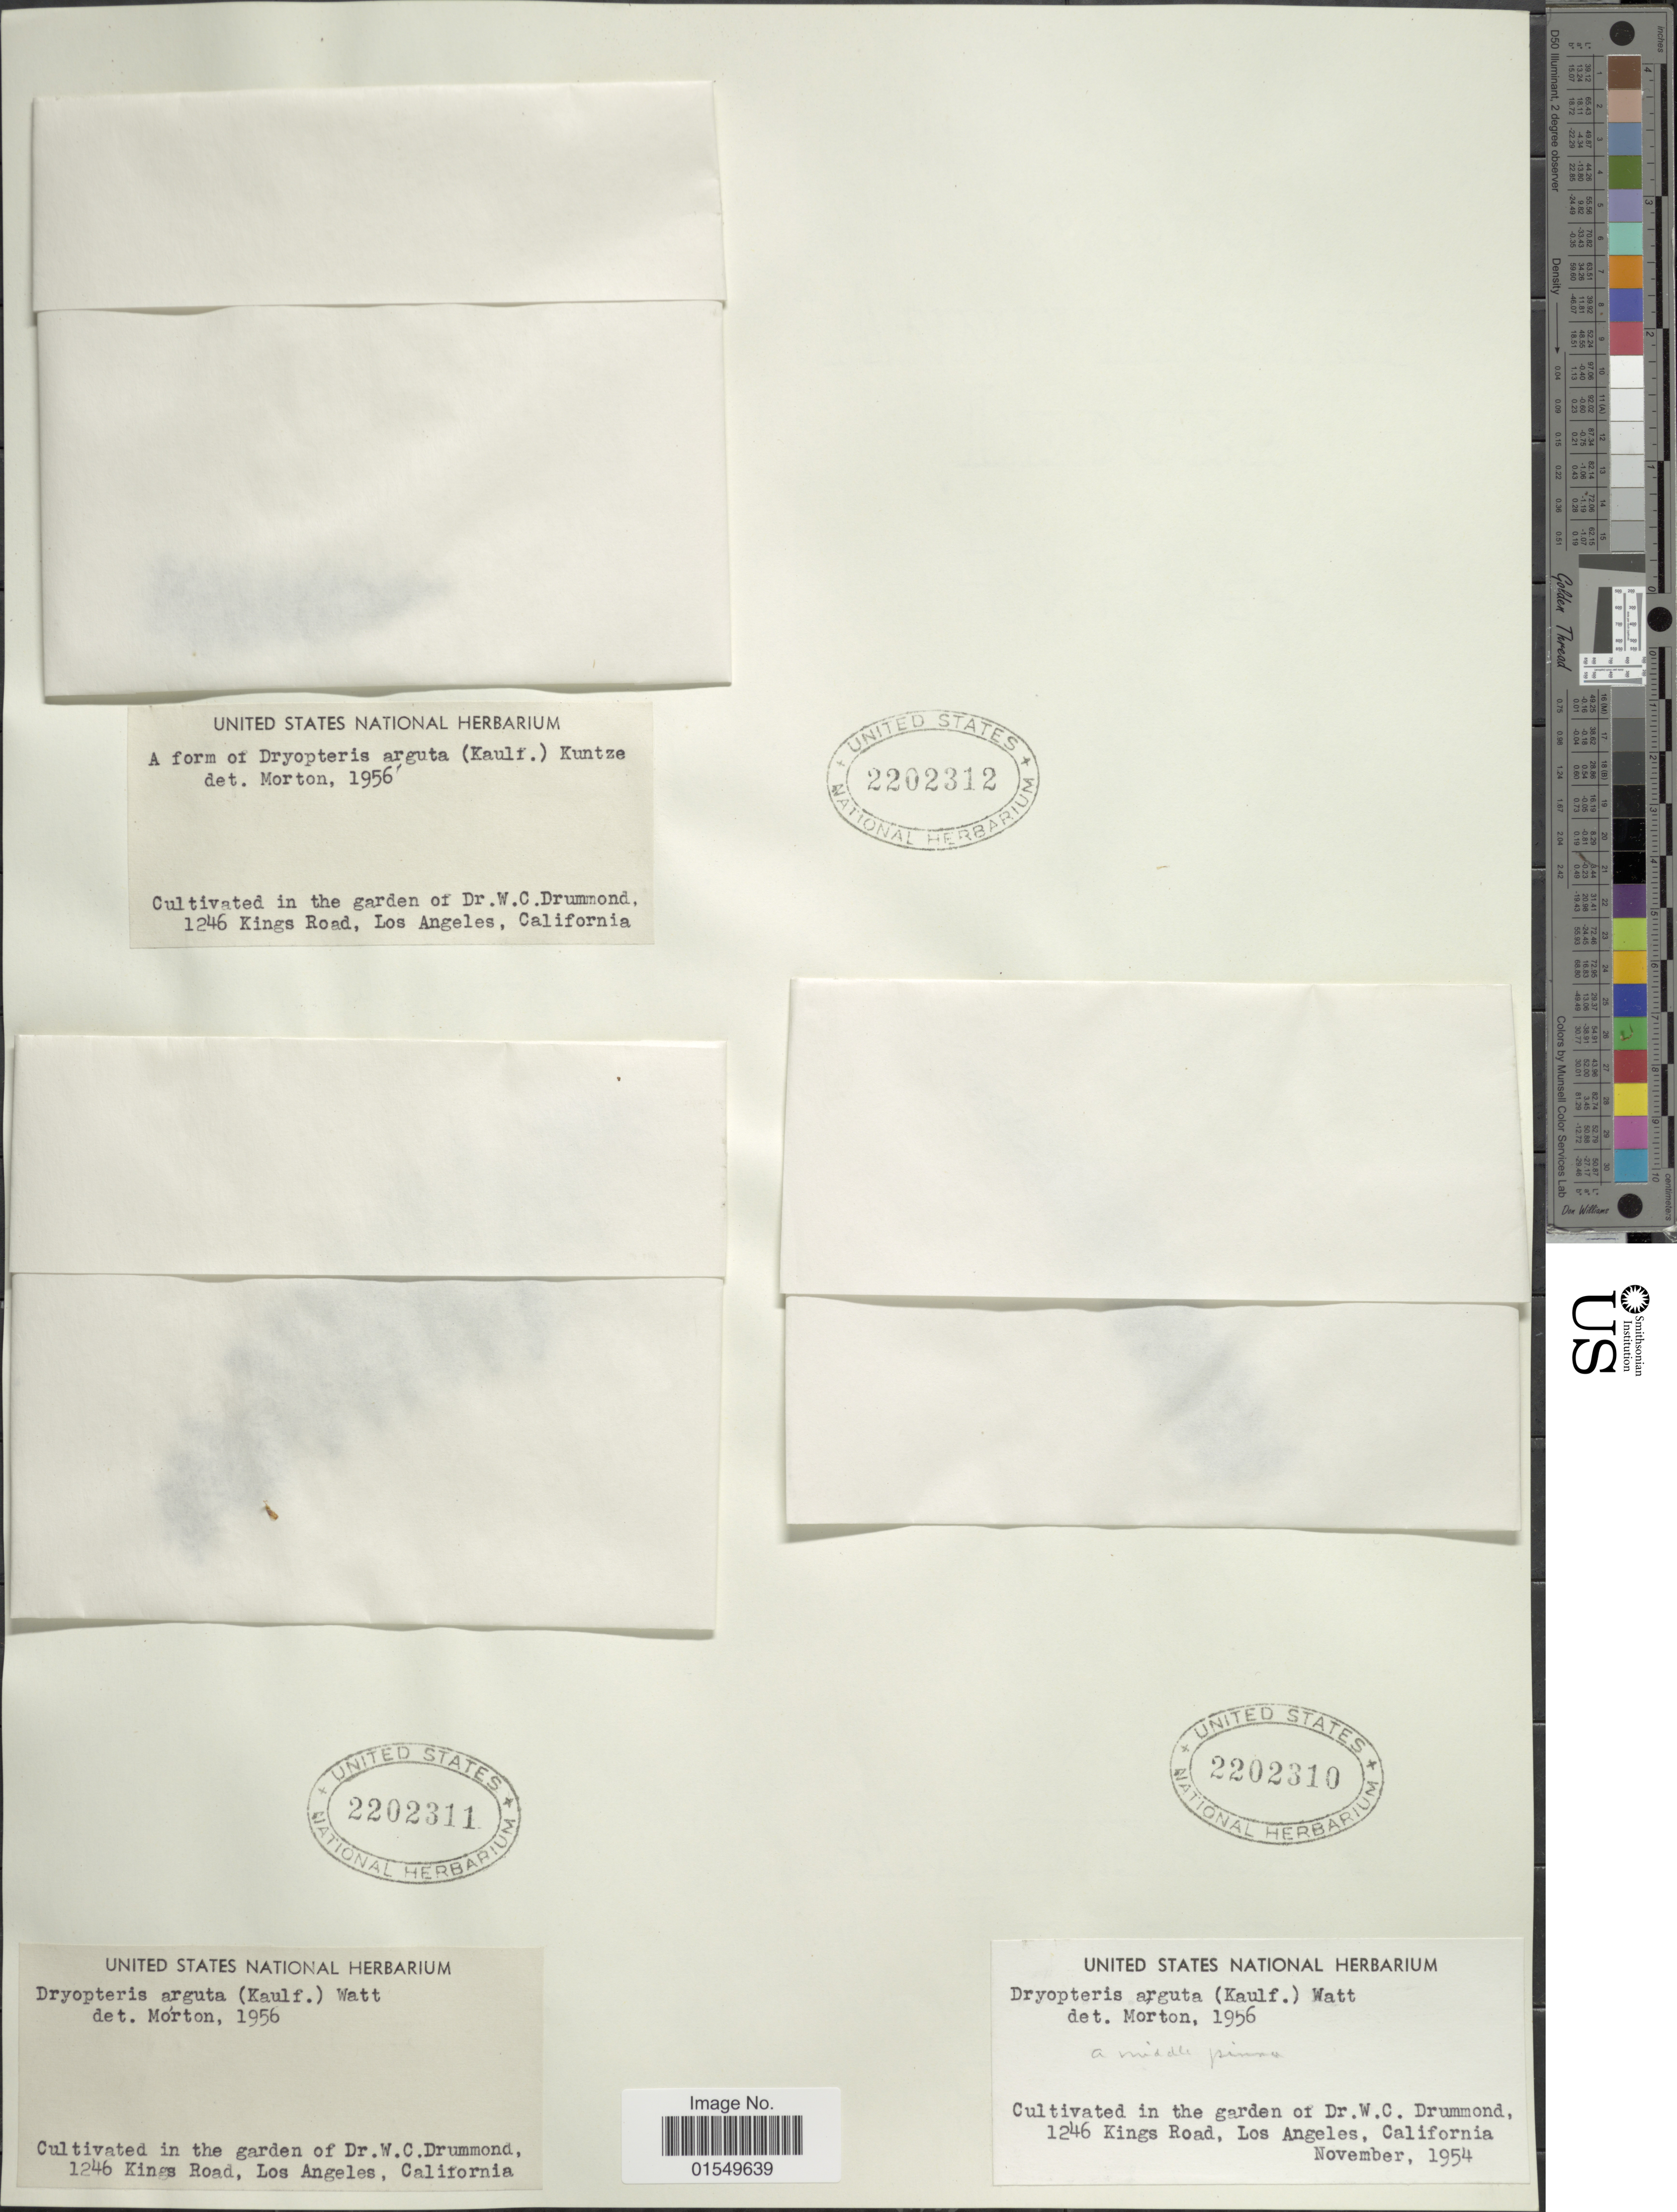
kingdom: Plantae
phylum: Tracheophyta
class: Polypodiopsida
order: Polypodiales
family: Dryopteridaceae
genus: Dryopteris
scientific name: Dryopteris arguta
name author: (Kaulf.) Maxon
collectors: U.S. National Herbarium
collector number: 1246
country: United States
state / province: California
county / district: Los Angeles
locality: Garden of Dr. W. C. Drummond, Kings Road, Los Angeles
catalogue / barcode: US 2202311-2